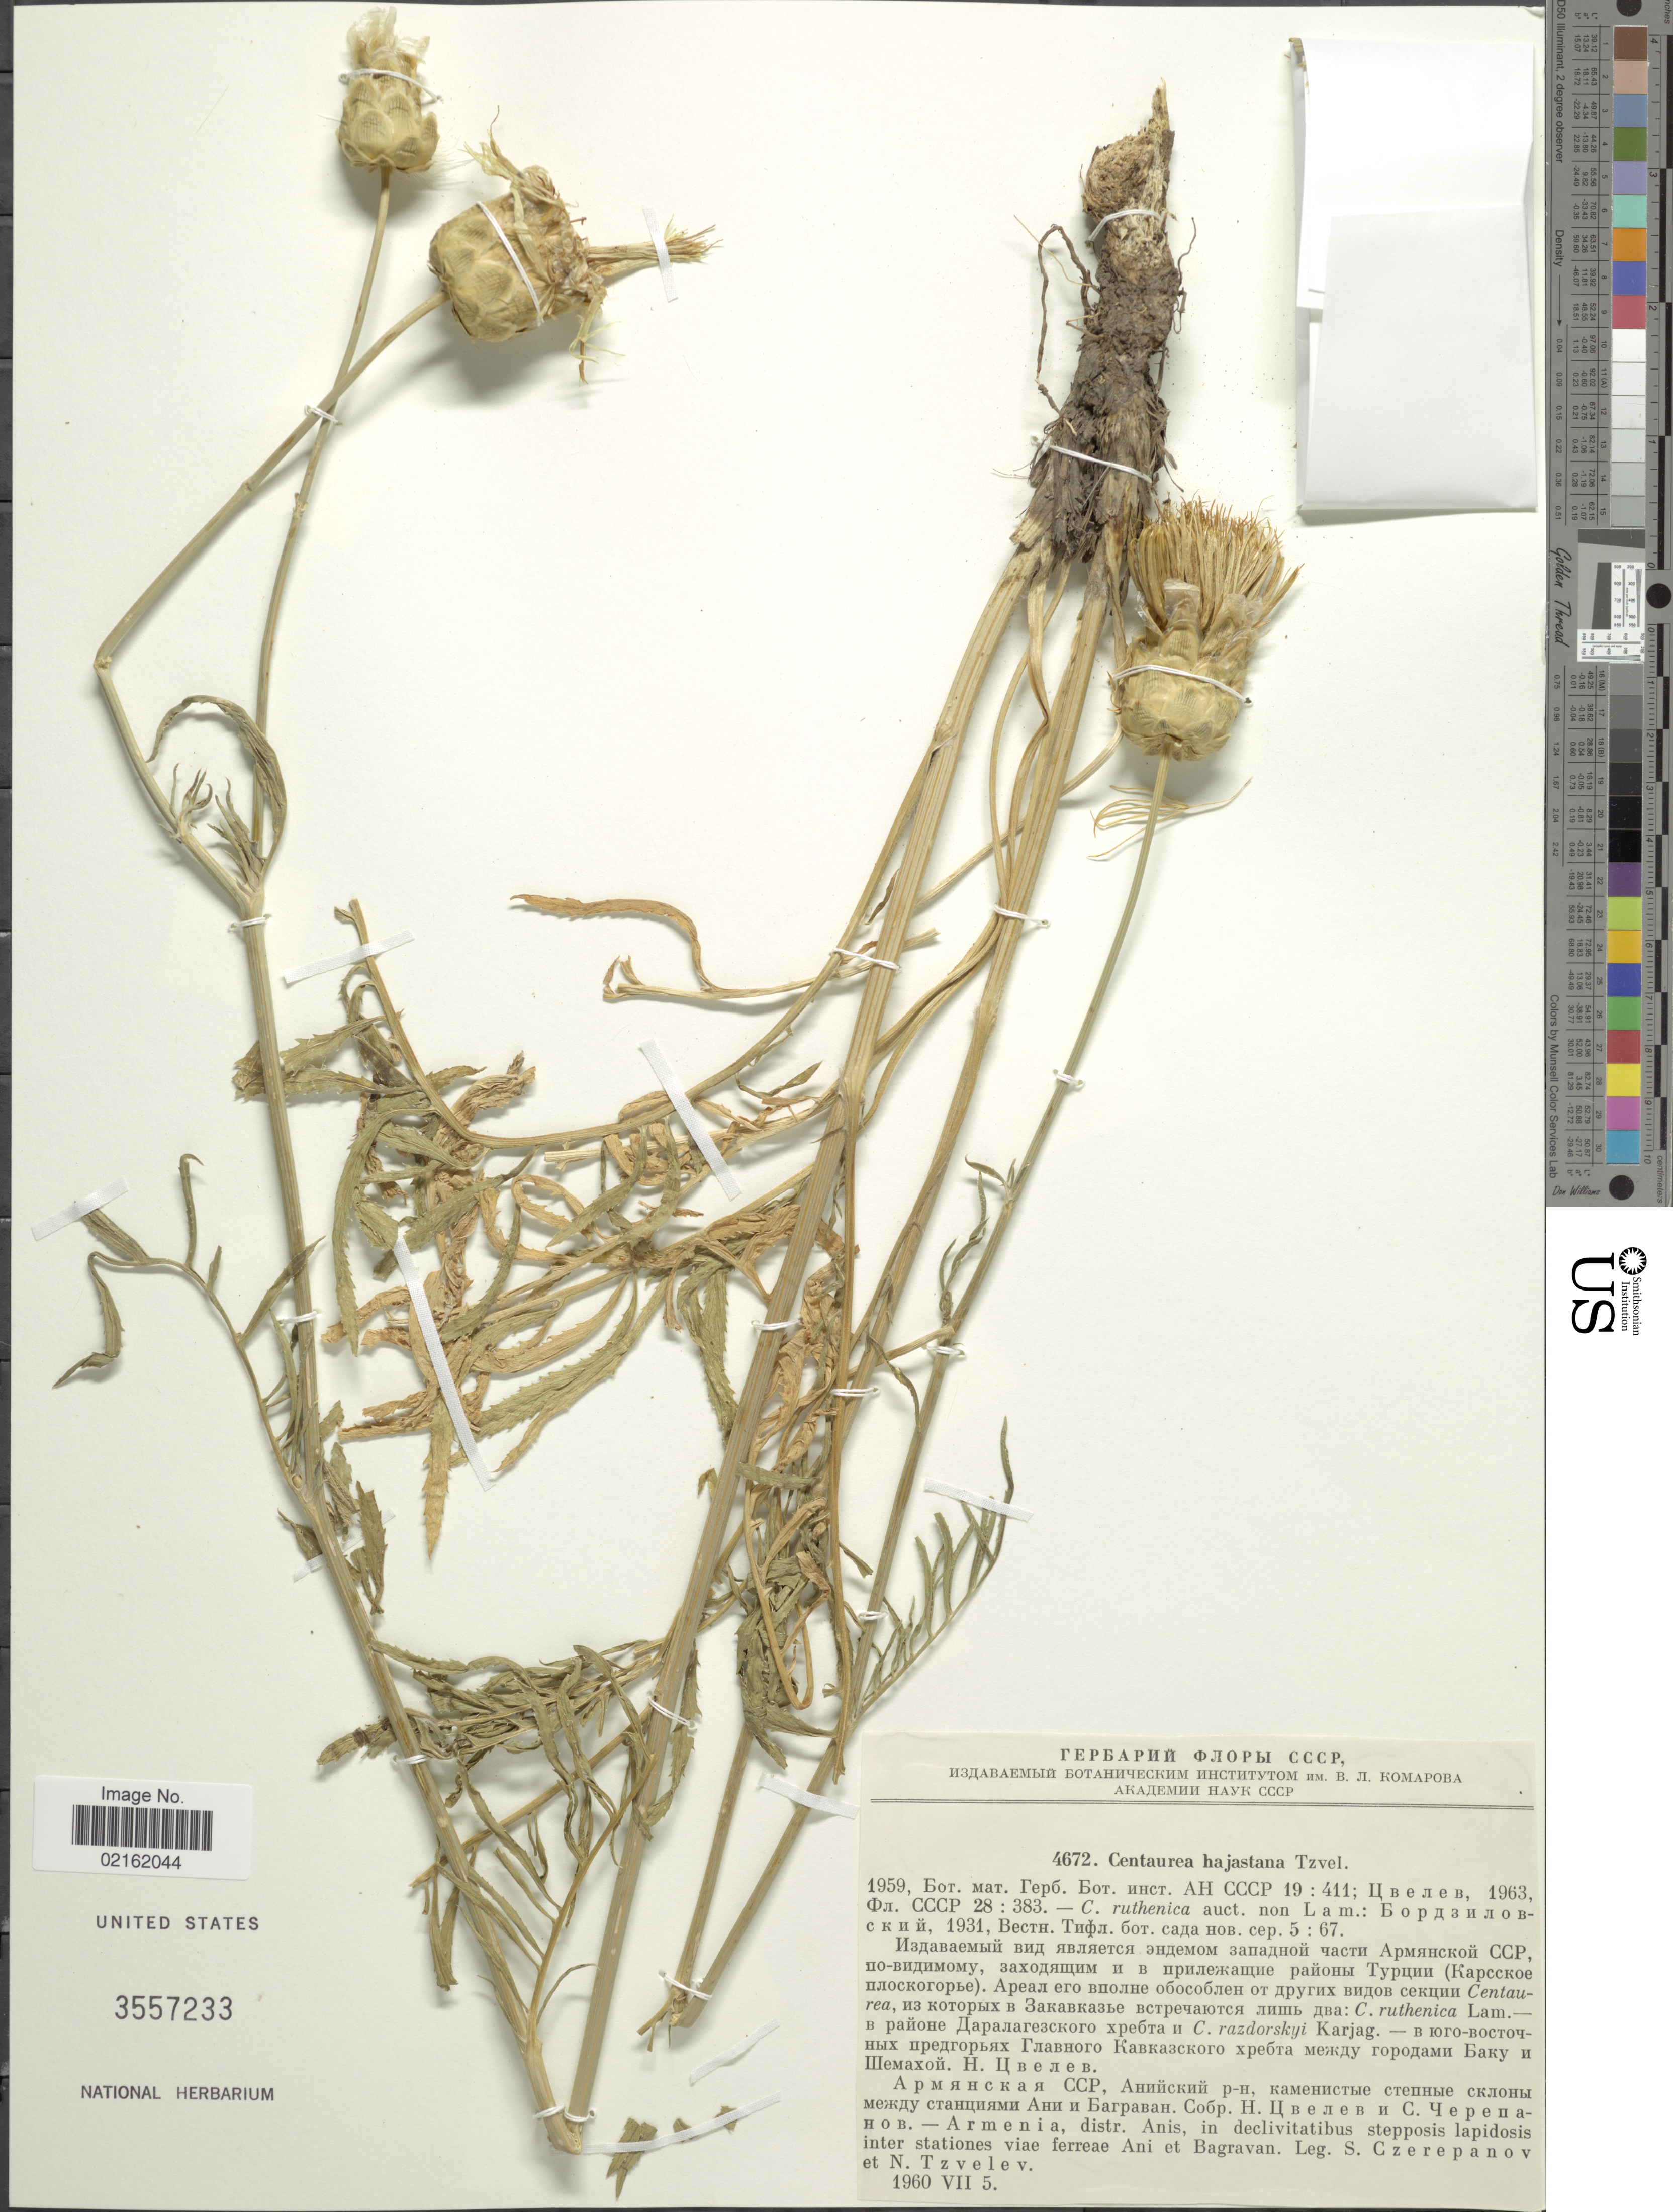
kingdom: Plantae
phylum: Tracheophyta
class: Magnoliopsida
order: Asterales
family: Asteraceae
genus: Rhaponticoides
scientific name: Rhaponticoides hajastana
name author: (Tzvelev) M.V.Agab. & Greuter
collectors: S. Czerepanov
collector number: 4672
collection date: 1960-07-05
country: Armenia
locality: Distr. Anis, in declivitatibus stepposis lapidosis inter stationes viae ferreae Anti et Bagravan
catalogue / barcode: US 3557233